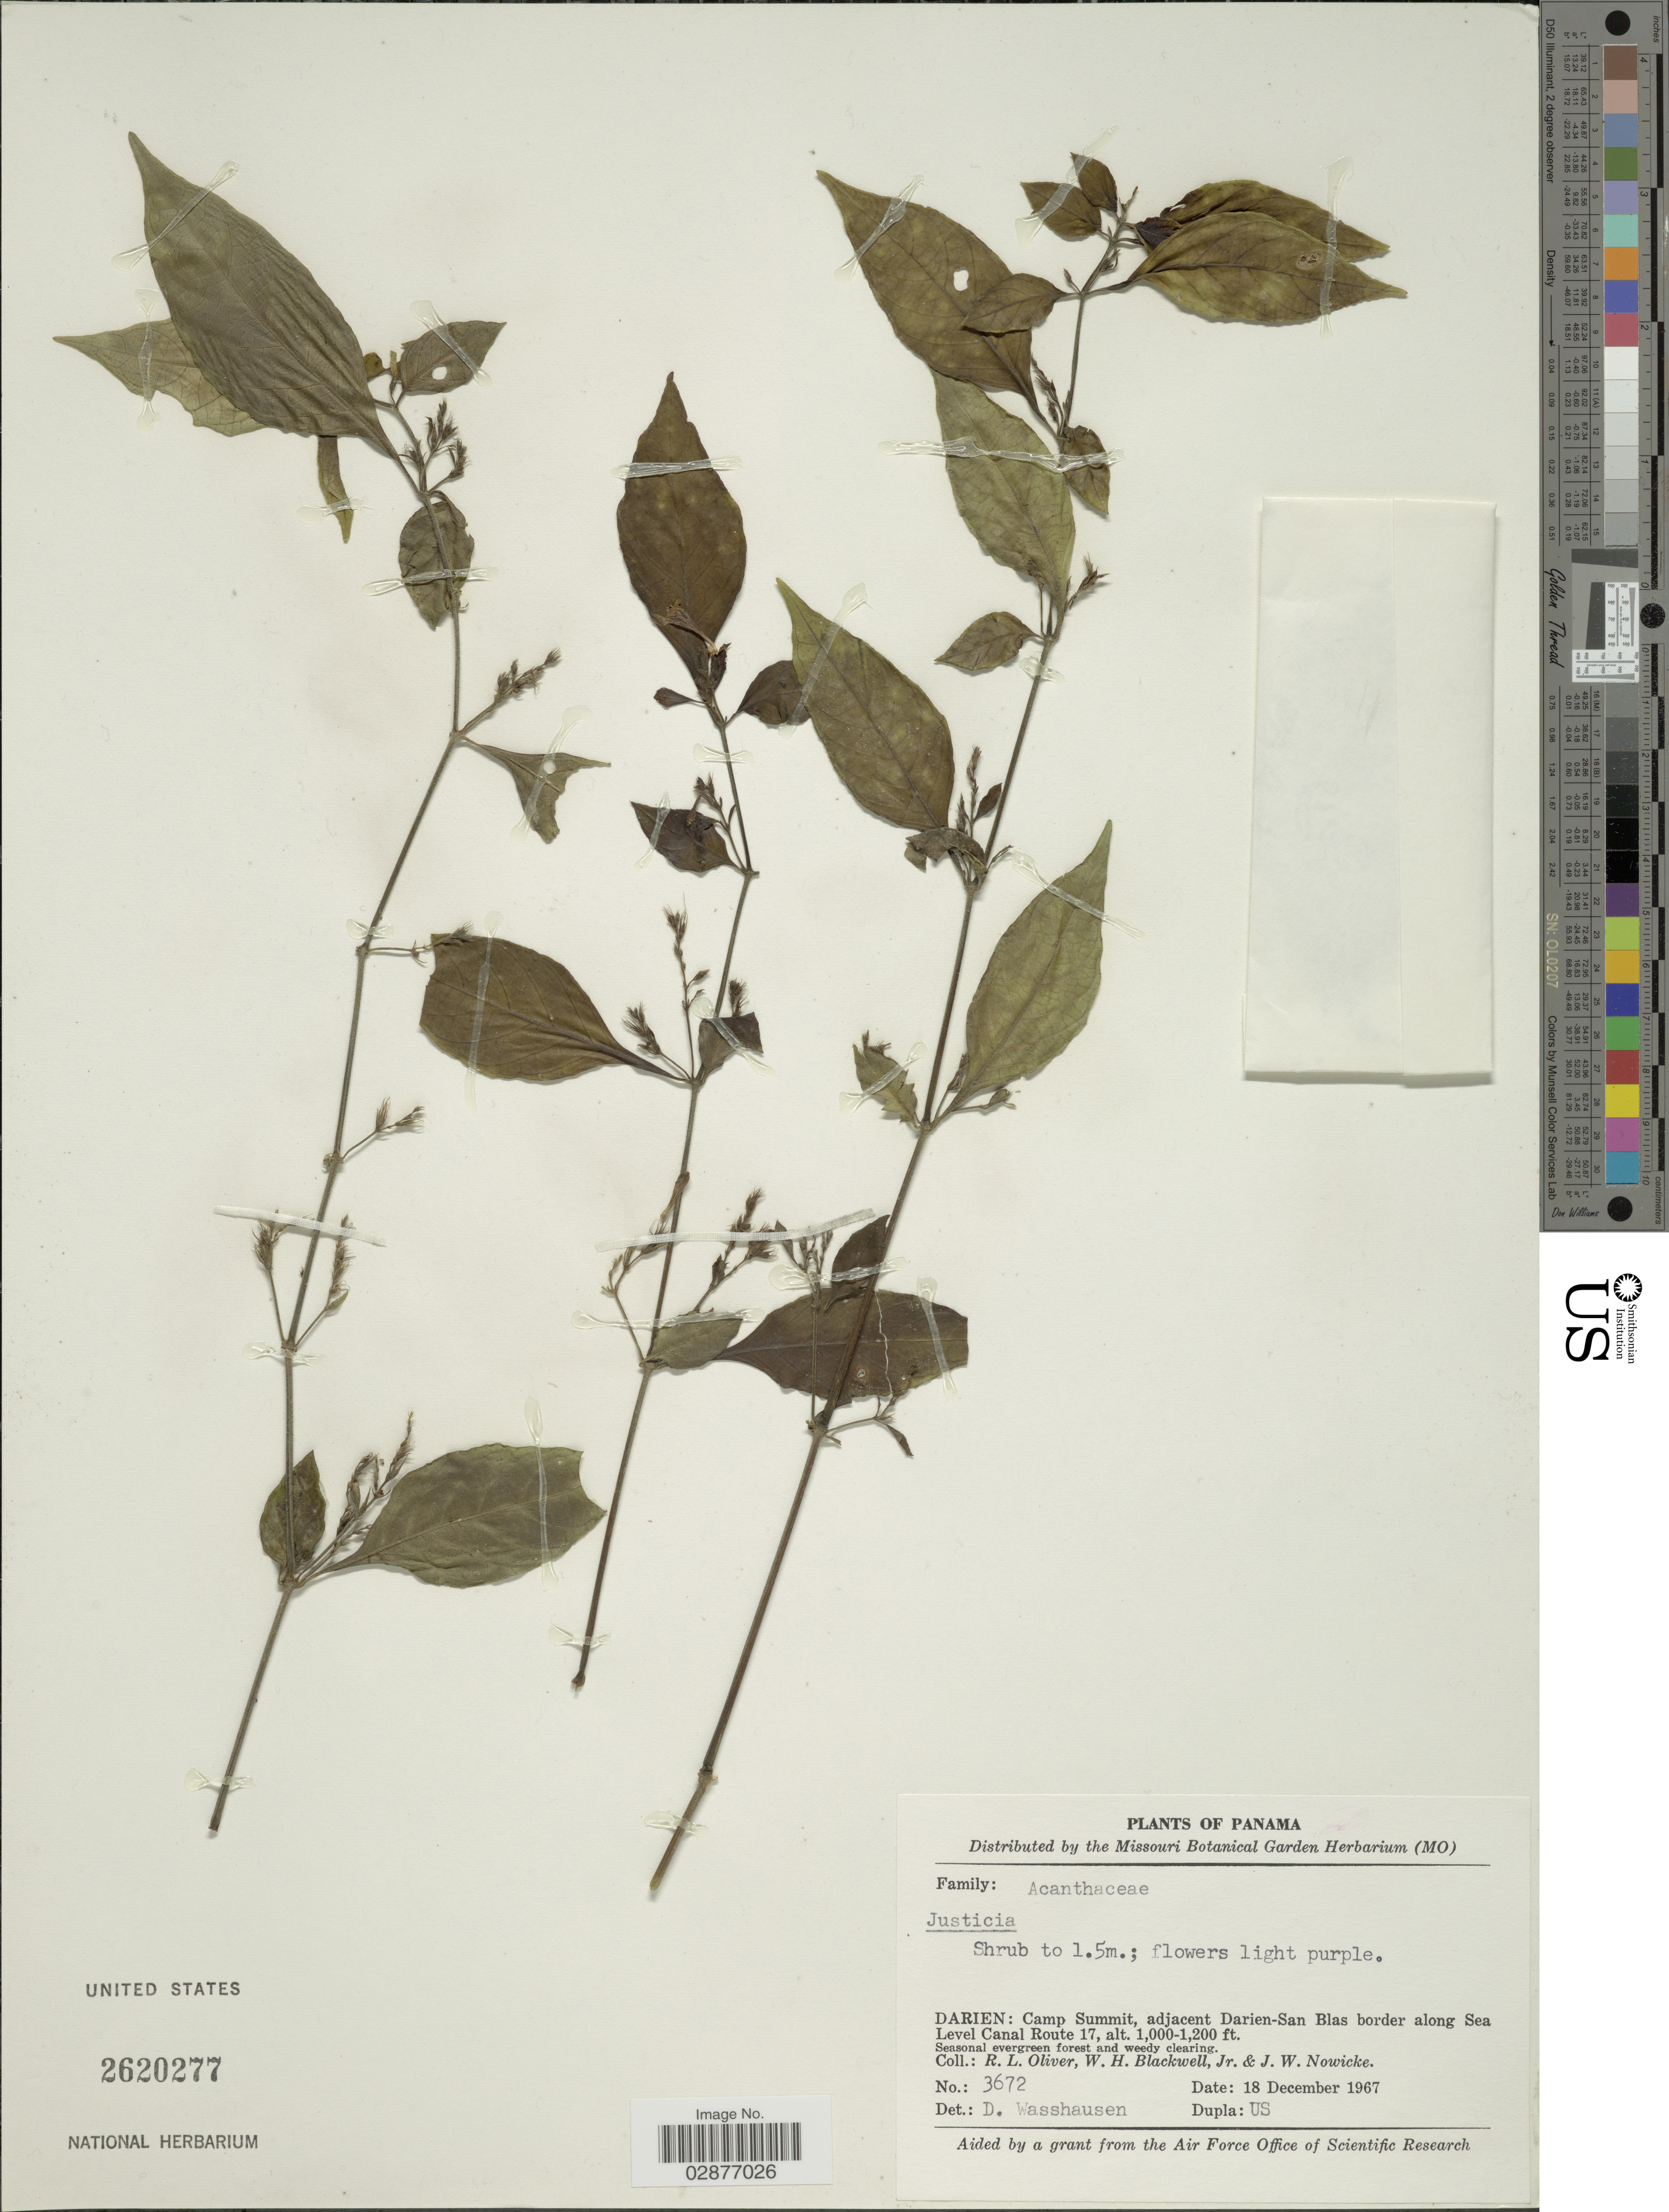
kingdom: Plantae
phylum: Tracheophyta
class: Magnoliopsida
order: Lamiales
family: Acanthaceae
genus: Justicia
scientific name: Justicia trichotoma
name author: (Kuntze) Leonard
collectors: R. Oliver, W. H. Blackwell & J. W. Nowicke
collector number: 3672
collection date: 1967-12-18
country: Panama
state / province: Darién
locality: Camp Summit, adjacent Darien-San Blas border along Sea Level Canal Route 17.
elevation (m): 305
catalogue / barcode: US 2620277